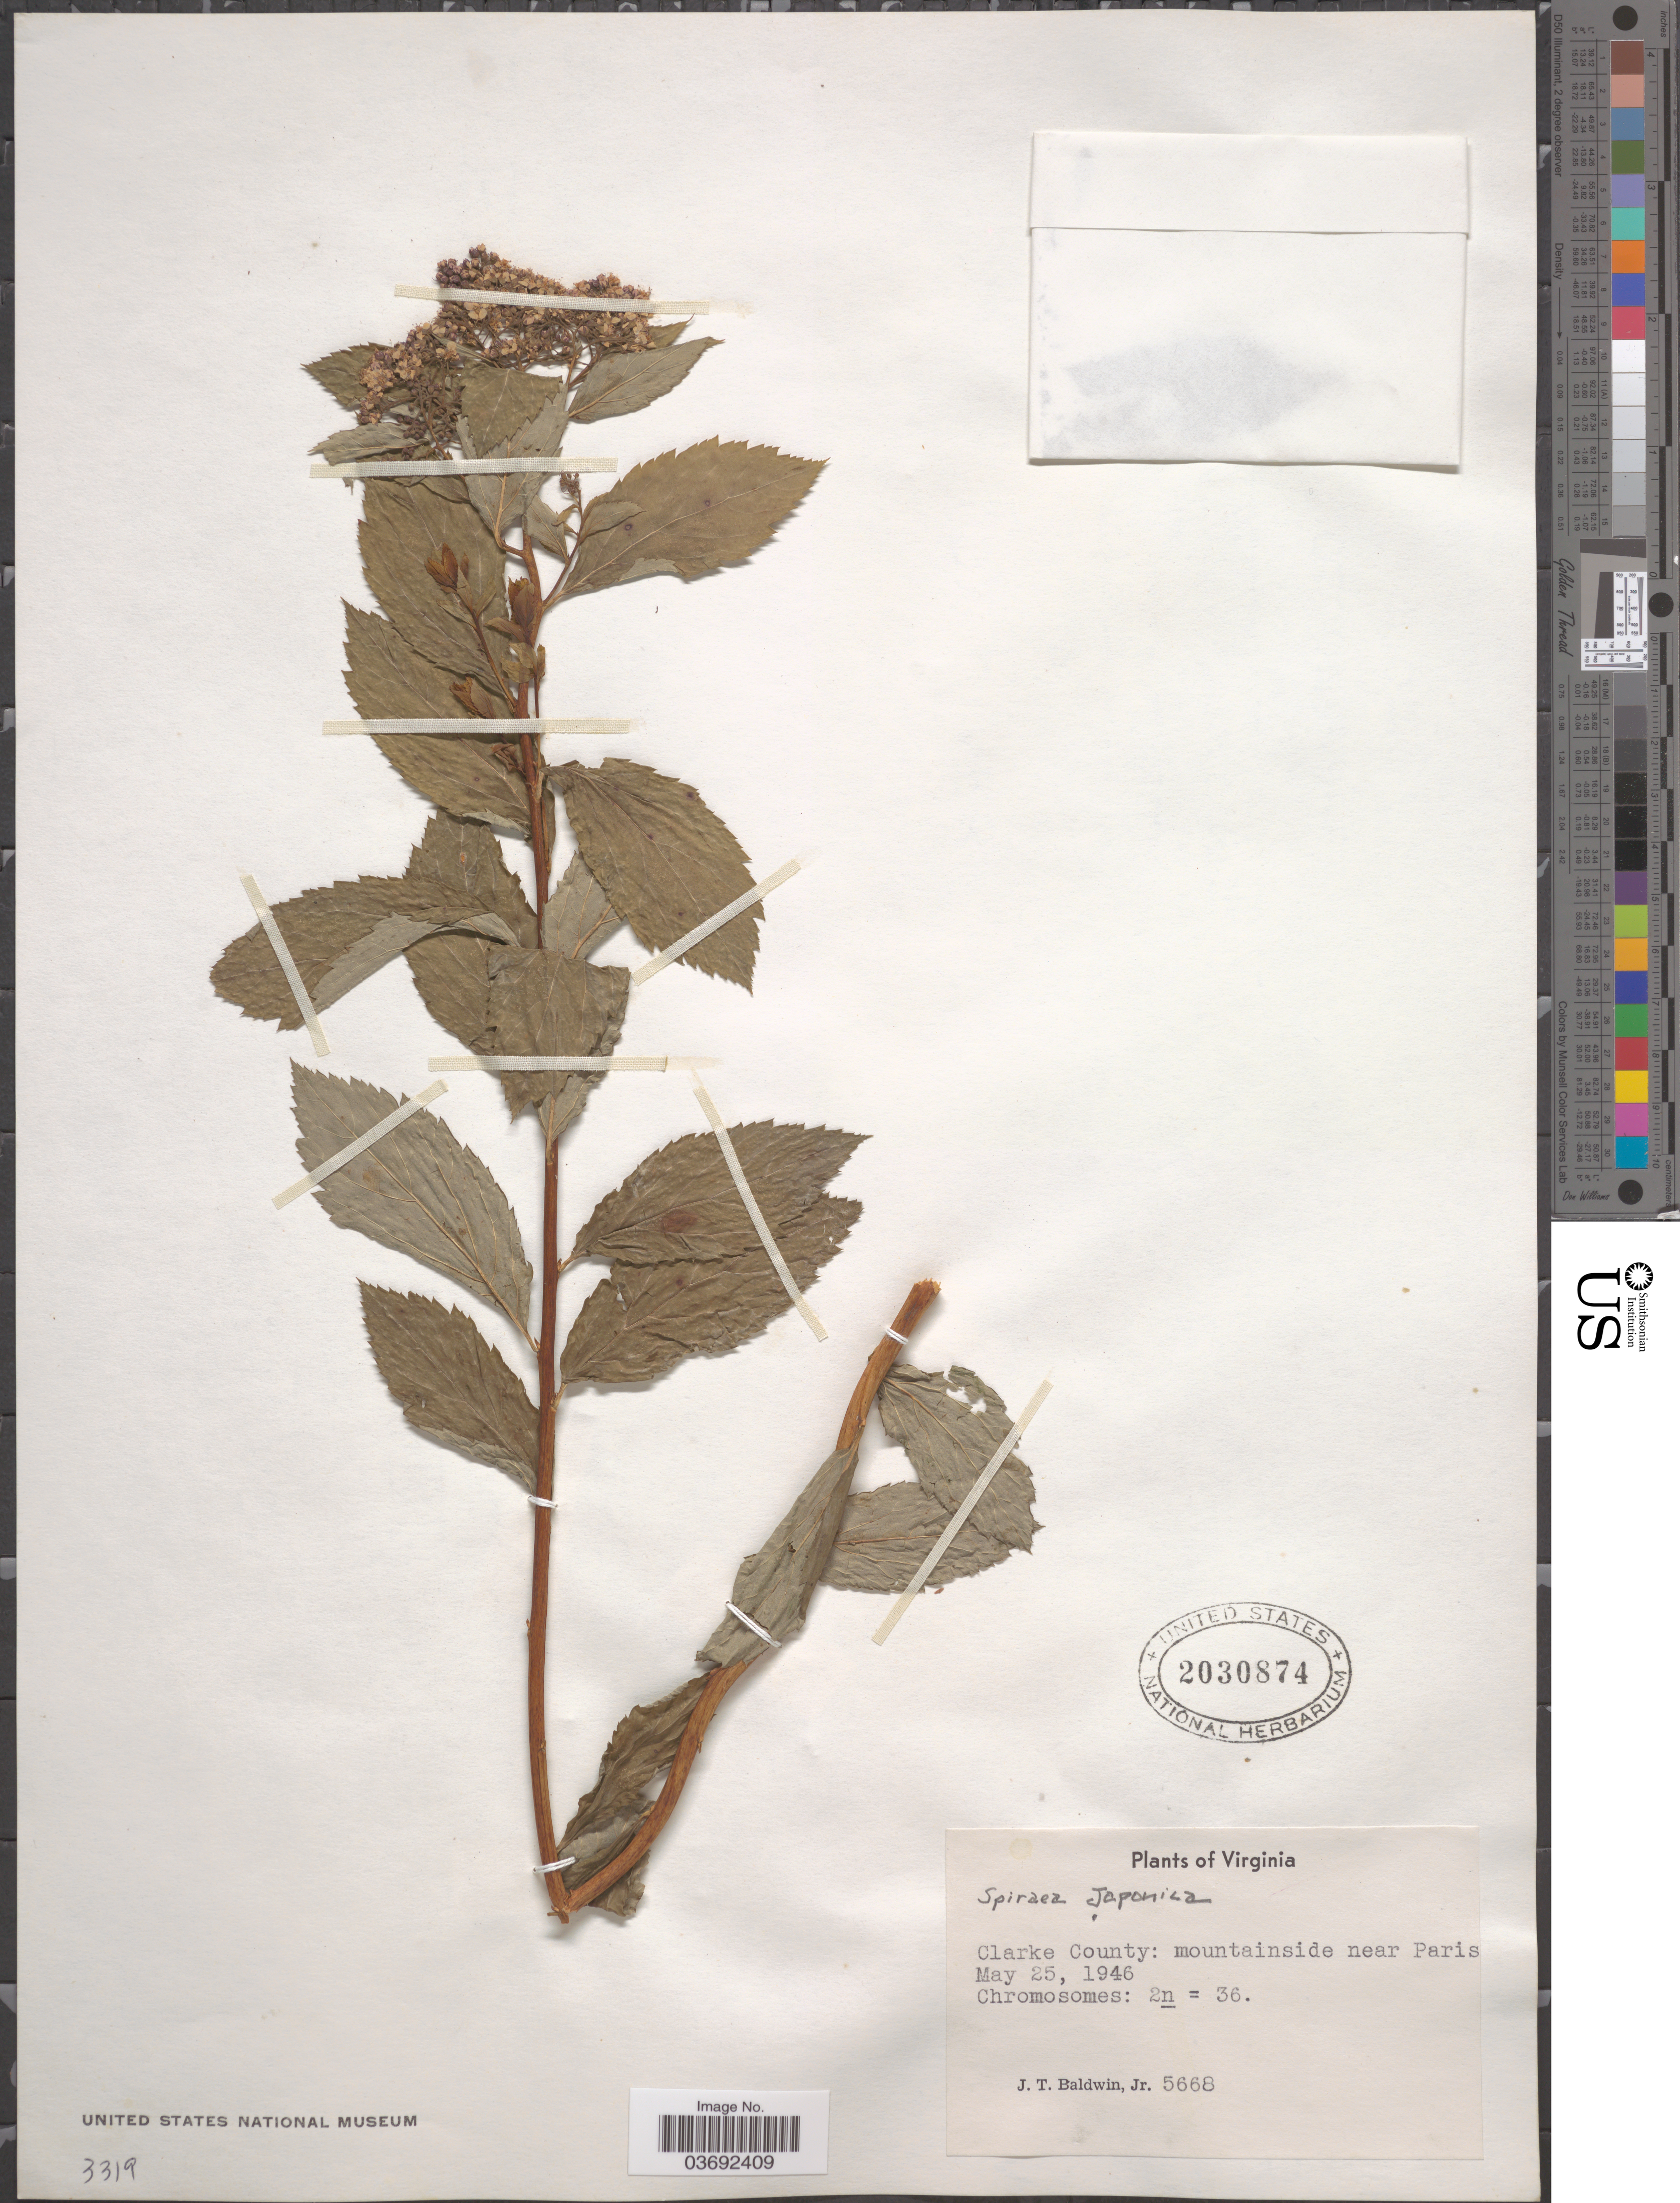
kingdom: Plantae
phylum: Tracheophyta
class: Magnoliopsida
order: Rosales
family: Rosaceae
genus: Spiraea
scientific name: Spiraea japonica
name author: L. f.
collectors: J. T. Baldwin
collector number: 5668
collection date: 1946-05-25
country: United States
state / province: Virginia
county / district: Clarke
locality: Clarke County: mountainside near Paris.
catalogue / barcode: US 2030874